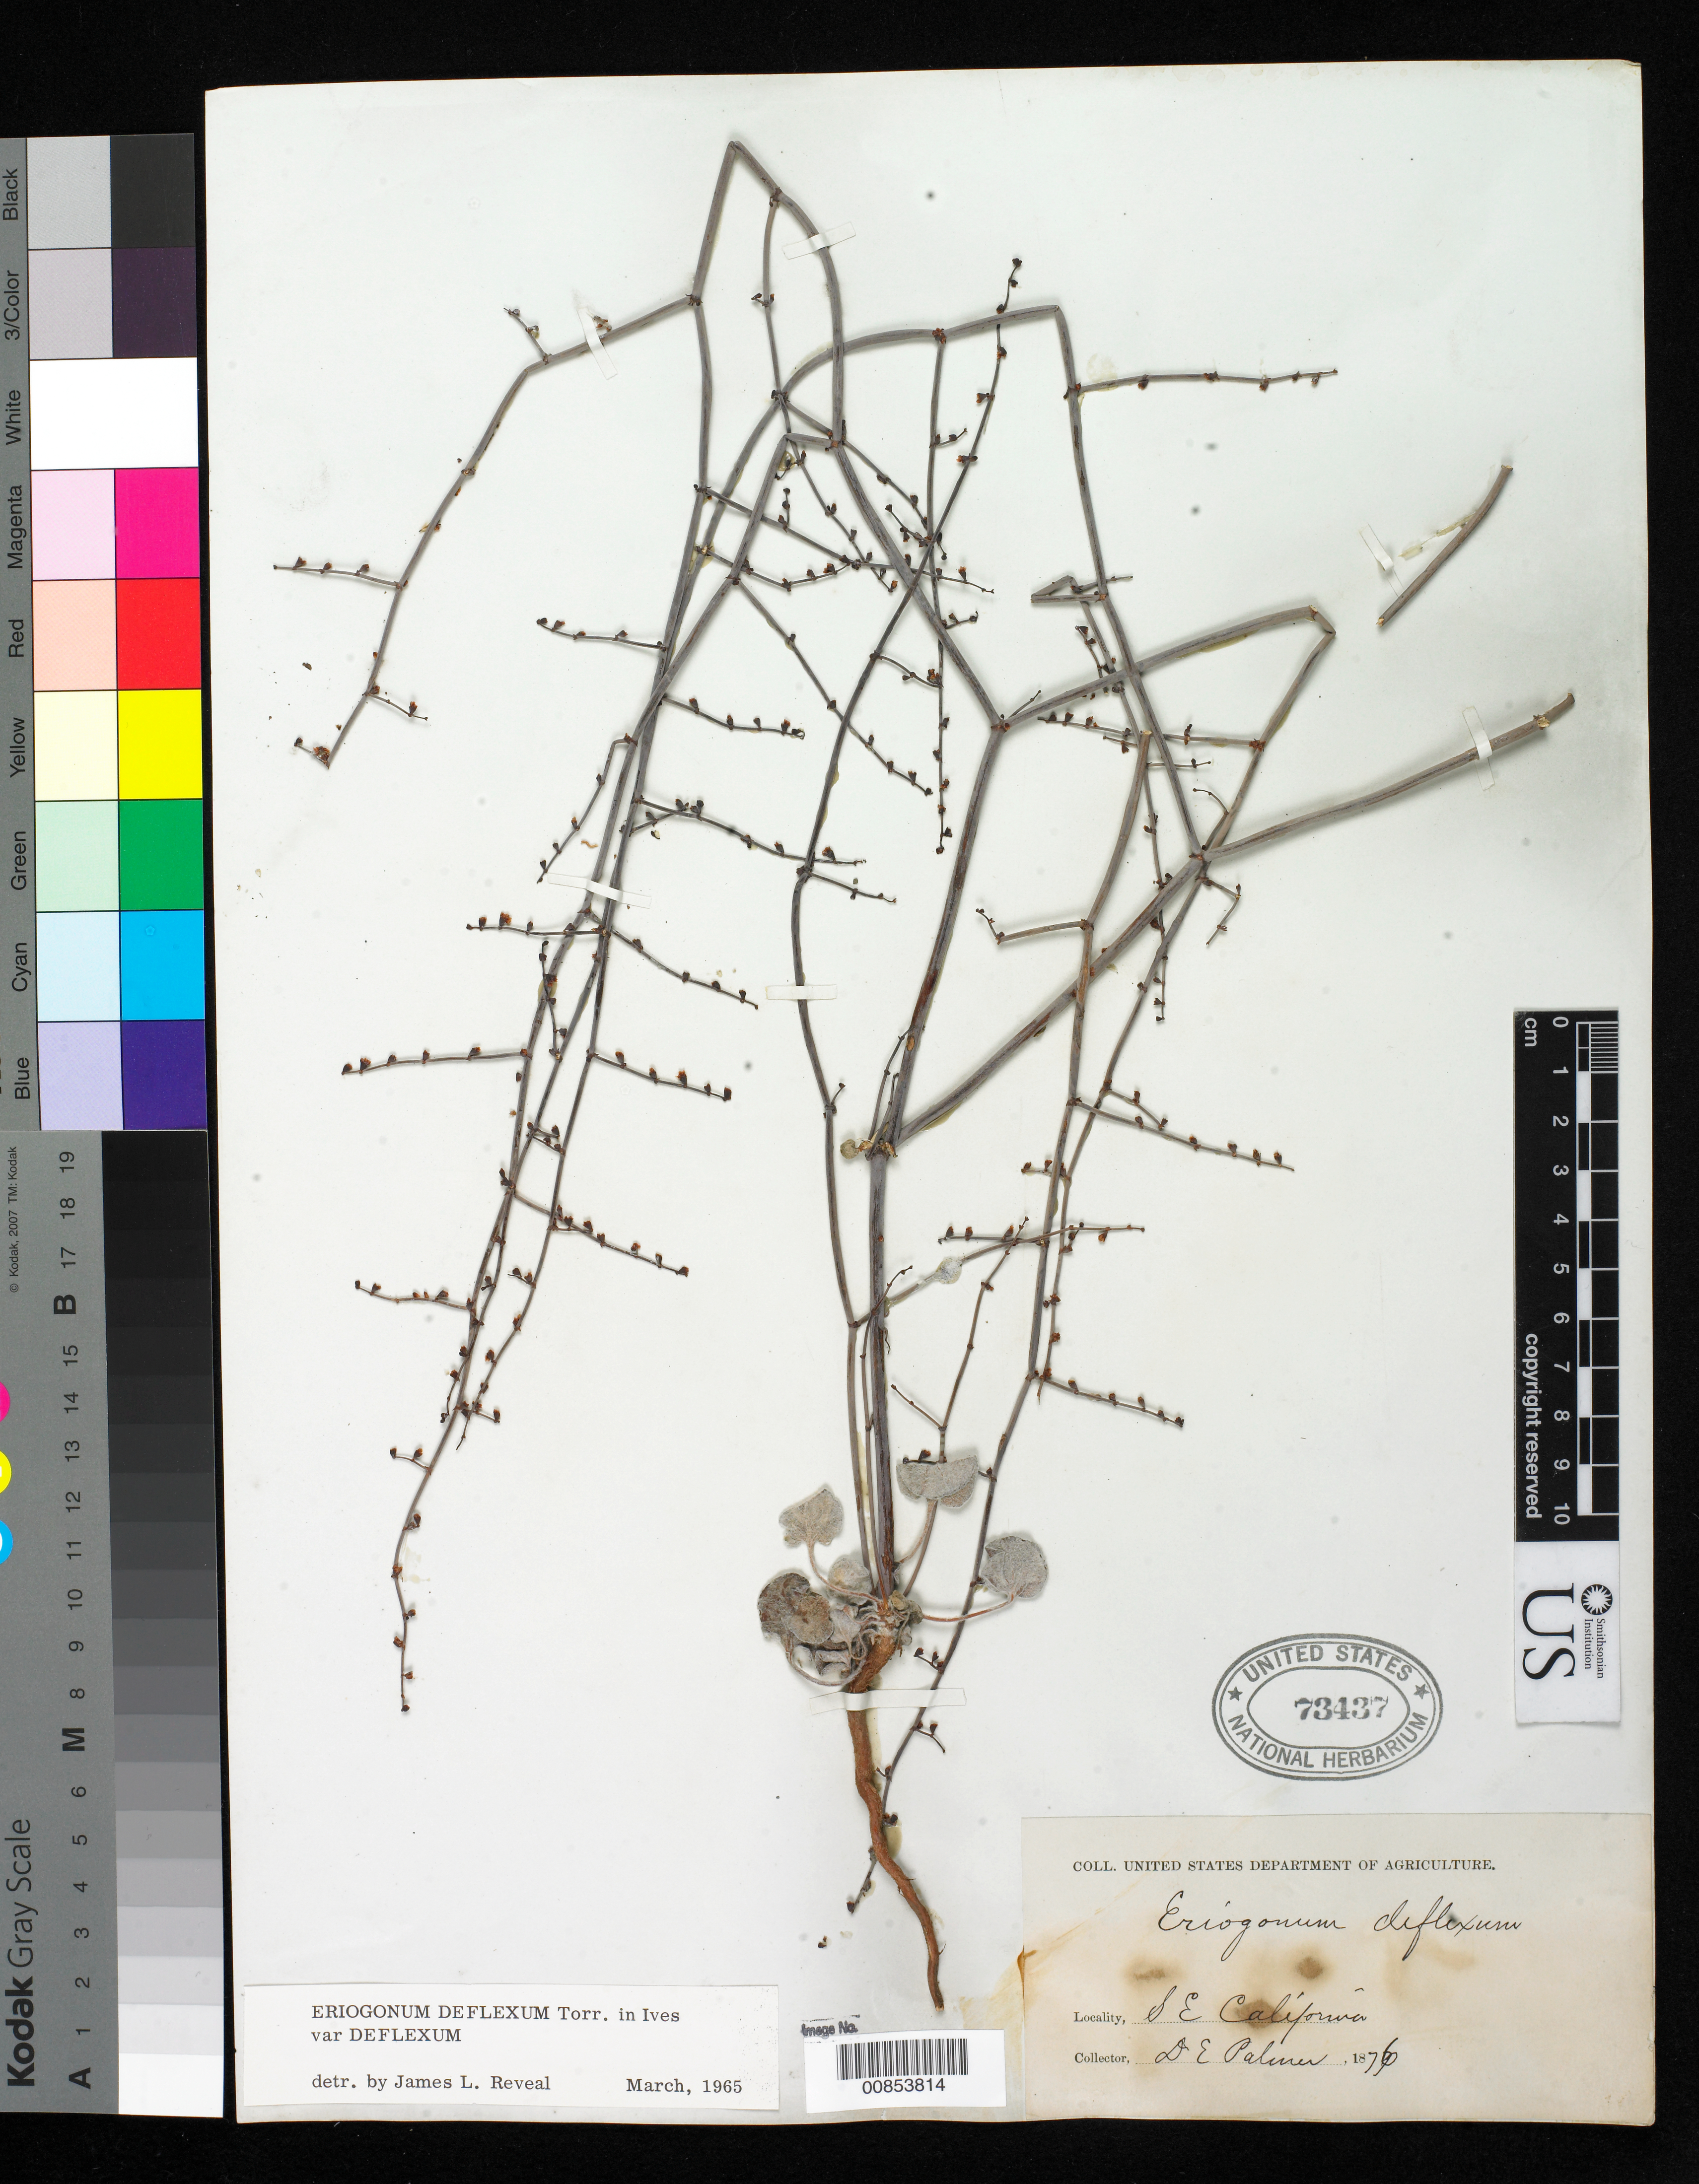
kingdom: Plantae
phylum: Tracheophyta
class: Magnoliopsida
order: Caryophyllales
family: Polygonaceae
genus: Eriogonum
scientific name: Eriogonum deflexum var. deflexum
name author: Torr.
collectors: E. Palmer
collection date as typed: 1876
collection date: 1876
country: United States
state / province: California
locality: SE California.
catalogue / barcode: US 73437